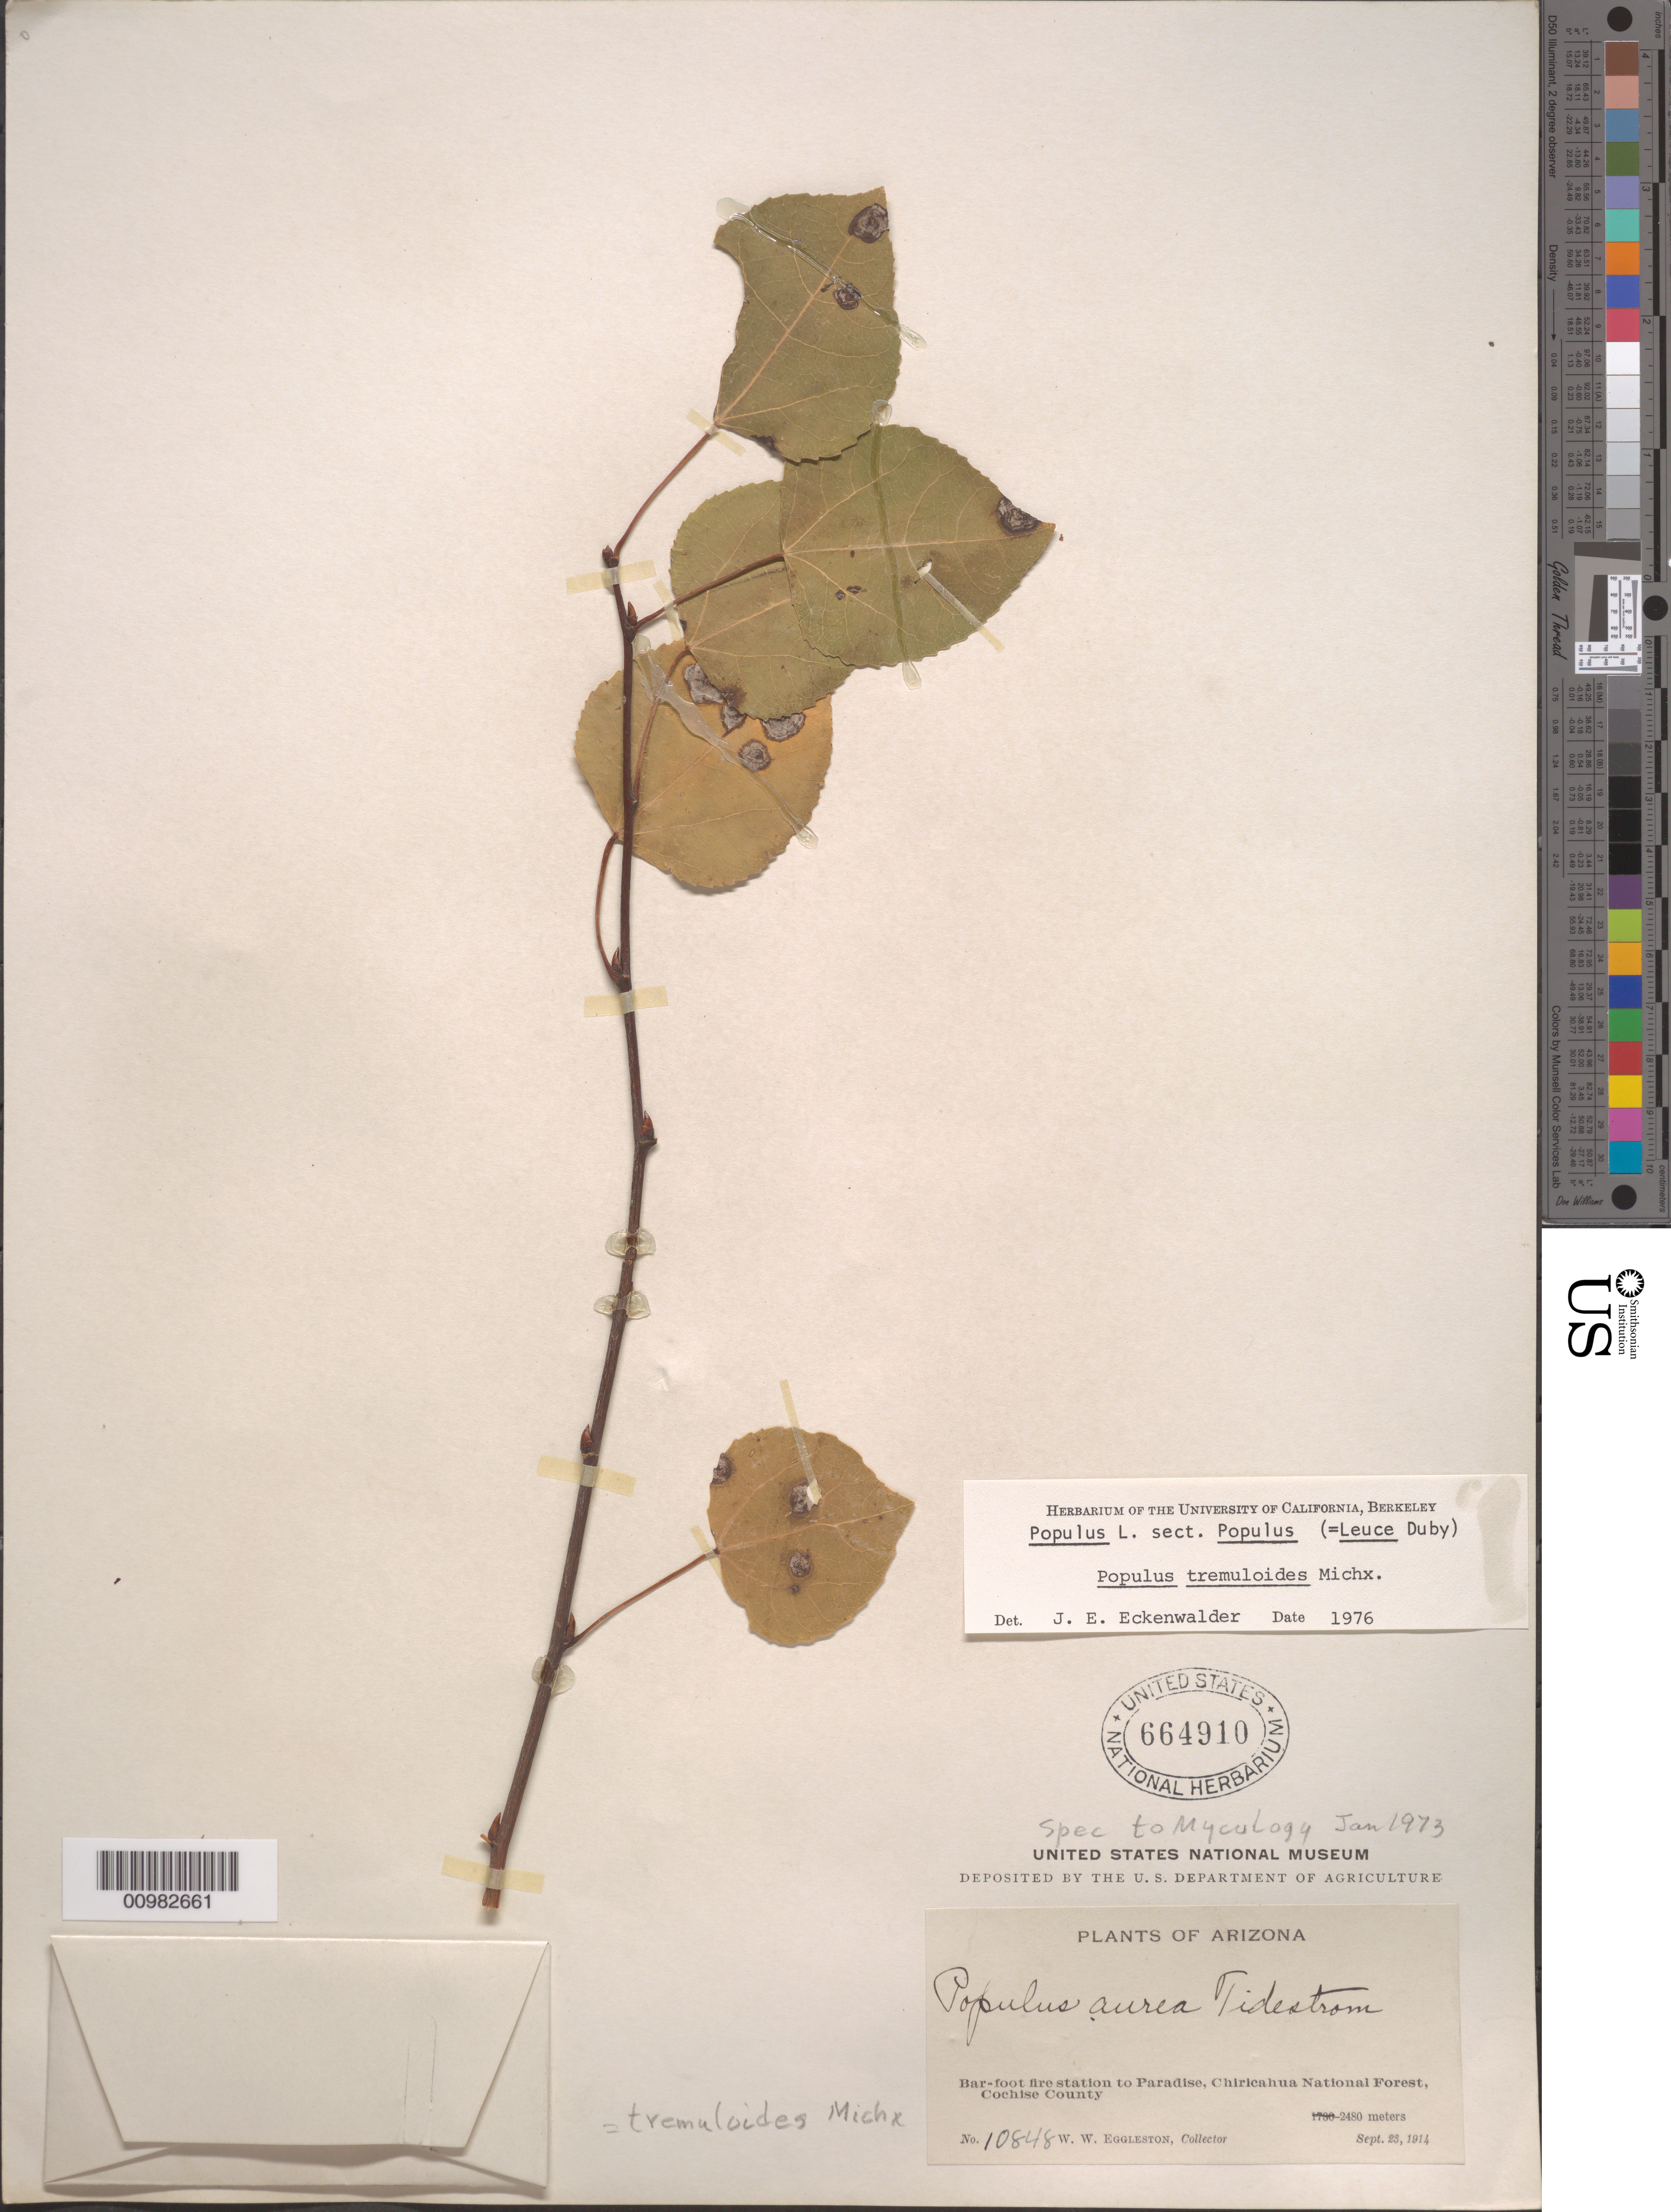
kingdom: Plantae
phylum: Tracheophyta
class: Magnoliopsida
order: Malpighiales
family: Salicaceae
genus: Populus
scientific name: Populus tremuloides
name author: Michx.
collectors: W. W. Eggleston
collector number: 10848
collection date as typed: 23 Sep 1914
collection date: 1914-09-23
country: United States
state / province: Arizona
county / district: Cochise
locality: Bar-foot fire station to Paradise, Chiricahua National Forest.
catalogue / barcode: US 664910